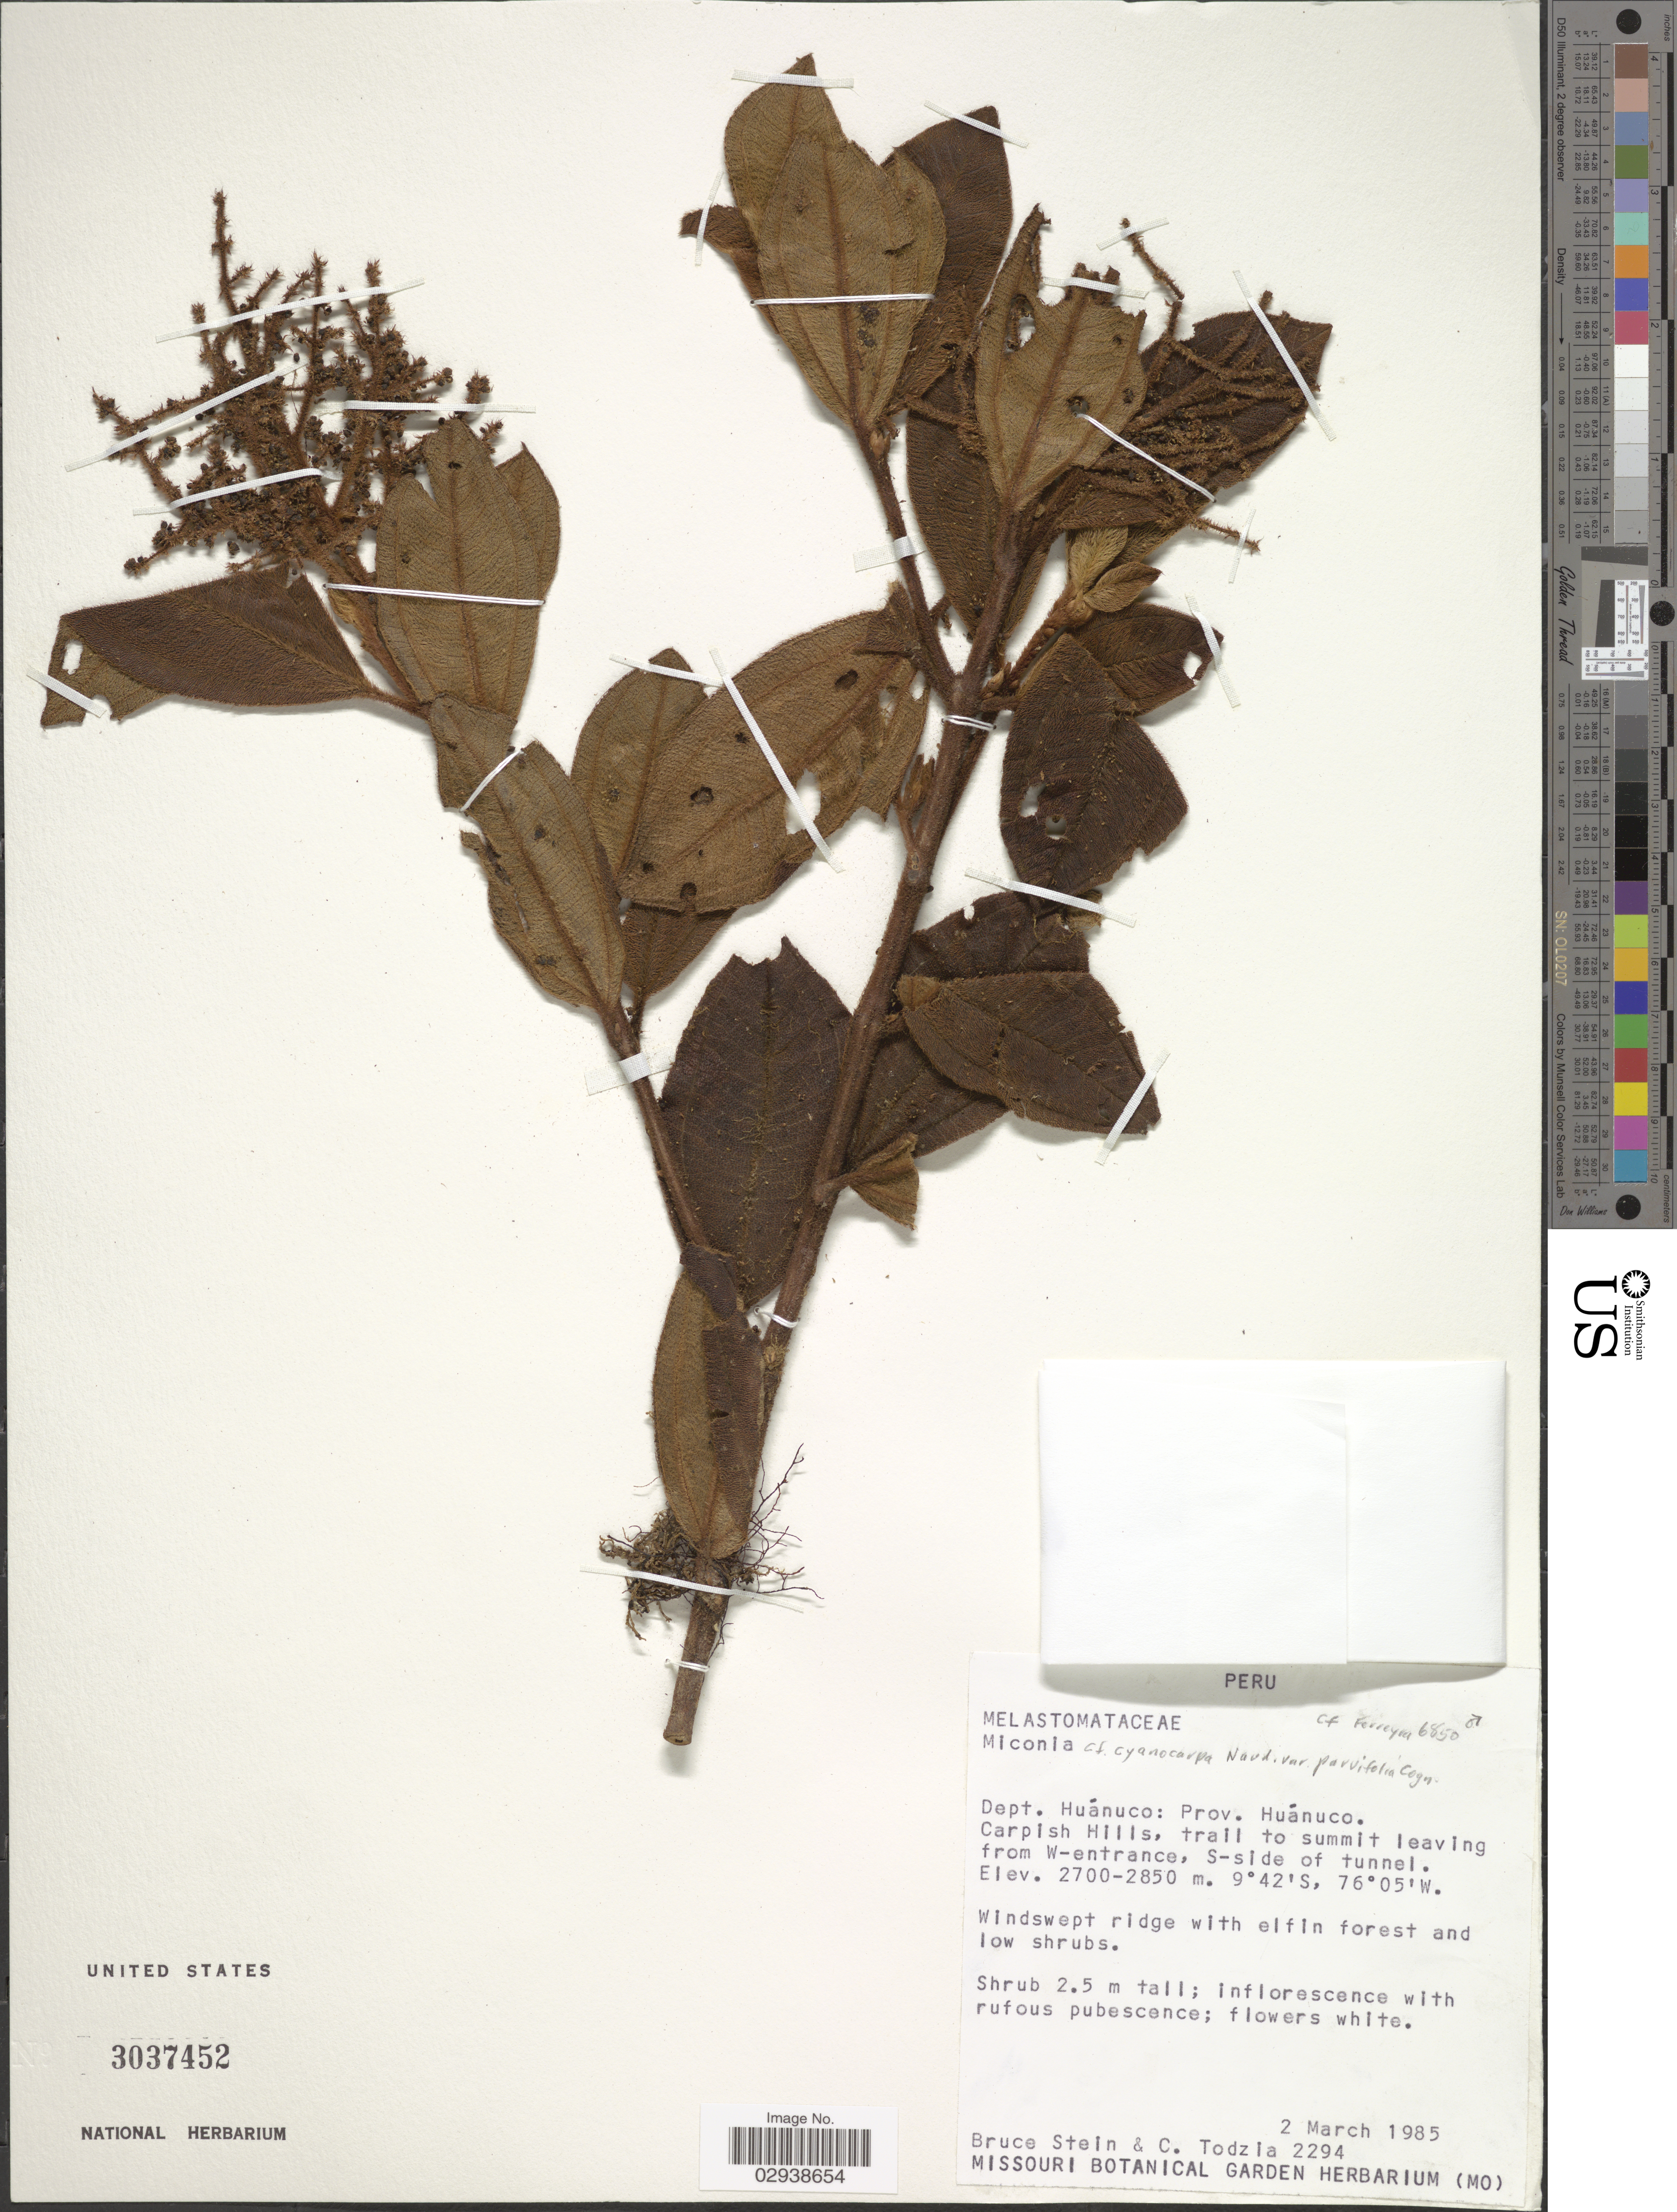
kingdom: Plantae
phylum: Tracheophyta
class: Magnoliopsida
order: Myrtales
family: Melastomataceae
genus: Miconia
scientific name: Miconia cyanocarpa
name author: Naudin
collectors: B. A. Stein & C. A. Todzia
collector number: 2294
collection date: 1985-03-02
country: Peru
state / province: Huánuco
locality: Dept. Huánuco: Prov. Huánuco, Carpish Hills, trail to summit leaving from W-entrance, S-side of tunnel.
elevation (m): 2700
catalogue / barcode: US 3037452